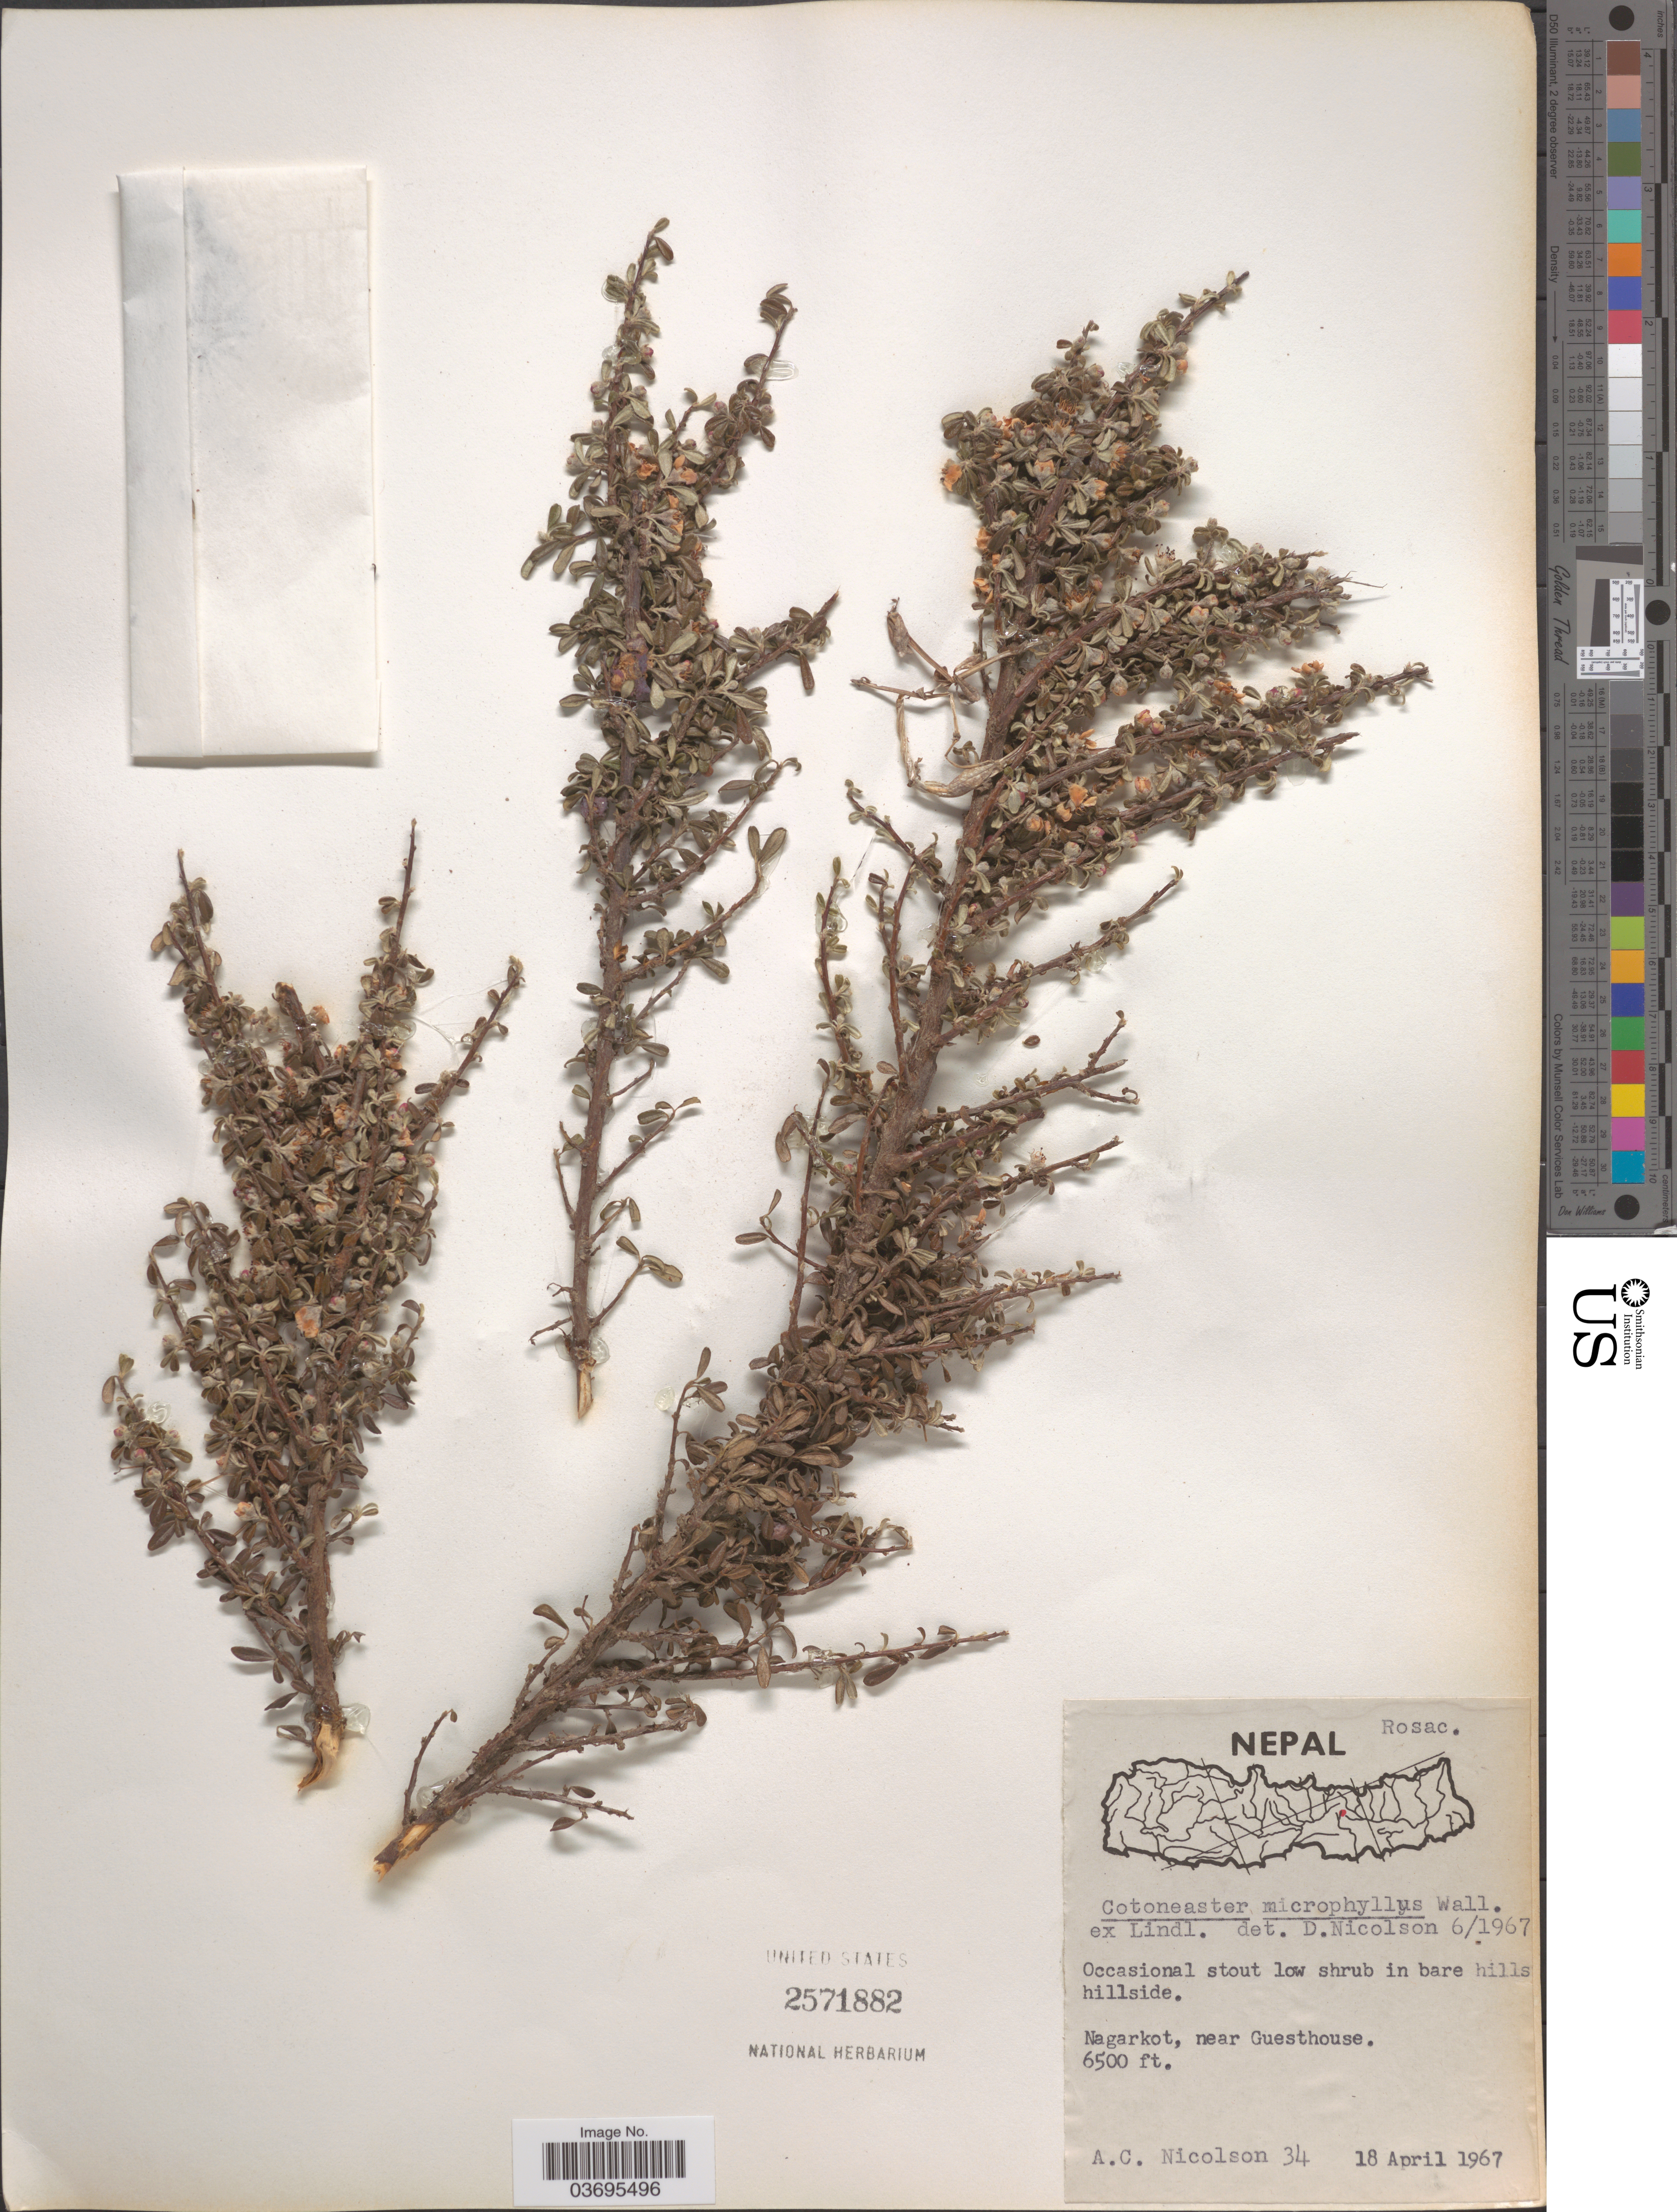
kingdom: Plantae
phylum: Tracheophyta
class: Magnoliopsida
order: Rosales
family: Rosaceae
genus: Cotoneaster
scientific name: Cotoneaster microphyllus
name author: Wall ex Lindl.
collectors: A. C. Nicolson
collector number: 34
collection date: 1967-04-18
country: Nepal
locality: Nagarkot, near Guesthouse.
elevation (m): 1981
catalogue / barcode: US 2571882